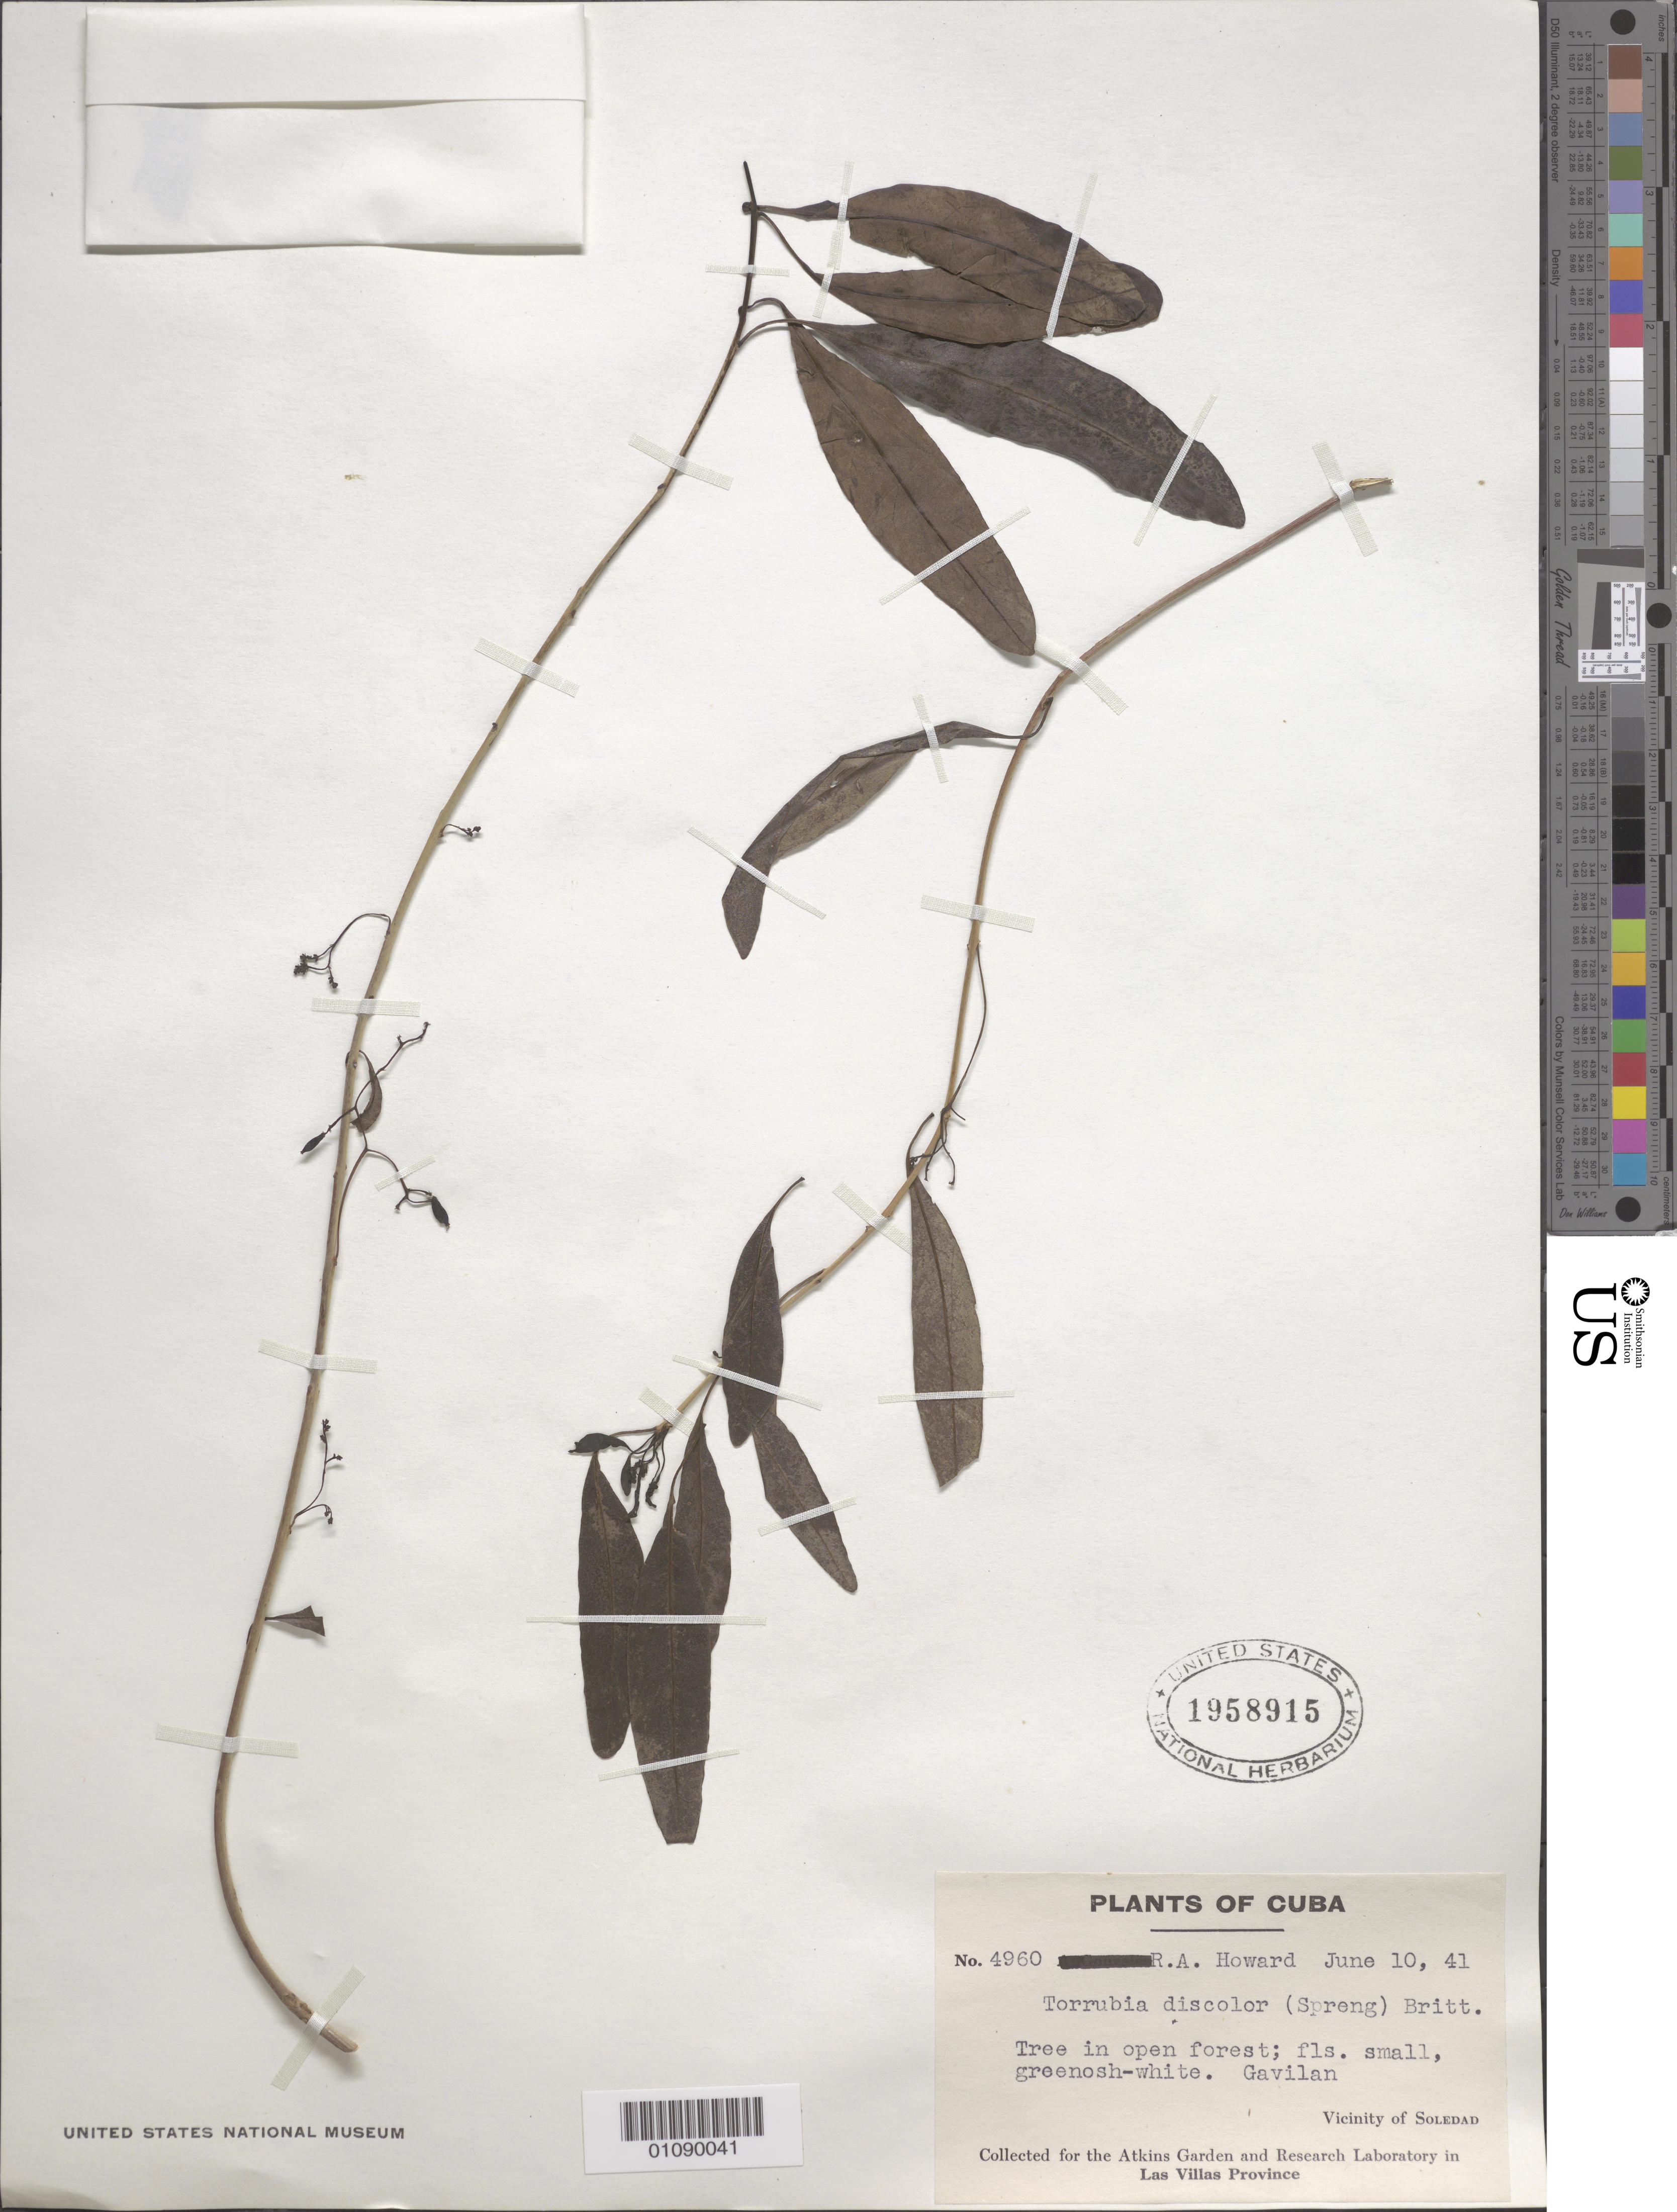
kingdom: Plantae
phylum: Tracheophyta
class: Magnoliopsida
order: Caryophyllales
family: Nyctaginaceae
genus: Guapira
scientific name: Guapira discolor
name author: (Spreng.) Little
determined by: Strong, Mark T., (BOT), Smithsonian Institution - National Museum of Natural History (UNITED STATES)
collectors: R. A. Howard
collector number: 4960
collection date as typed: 10 Jun 1941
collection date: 1941-06-10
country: Cuba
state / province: Cienfuegos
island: Cuba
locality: Las Villas, Vicinity of Soledad, Gavilan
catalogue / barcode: US 1958915